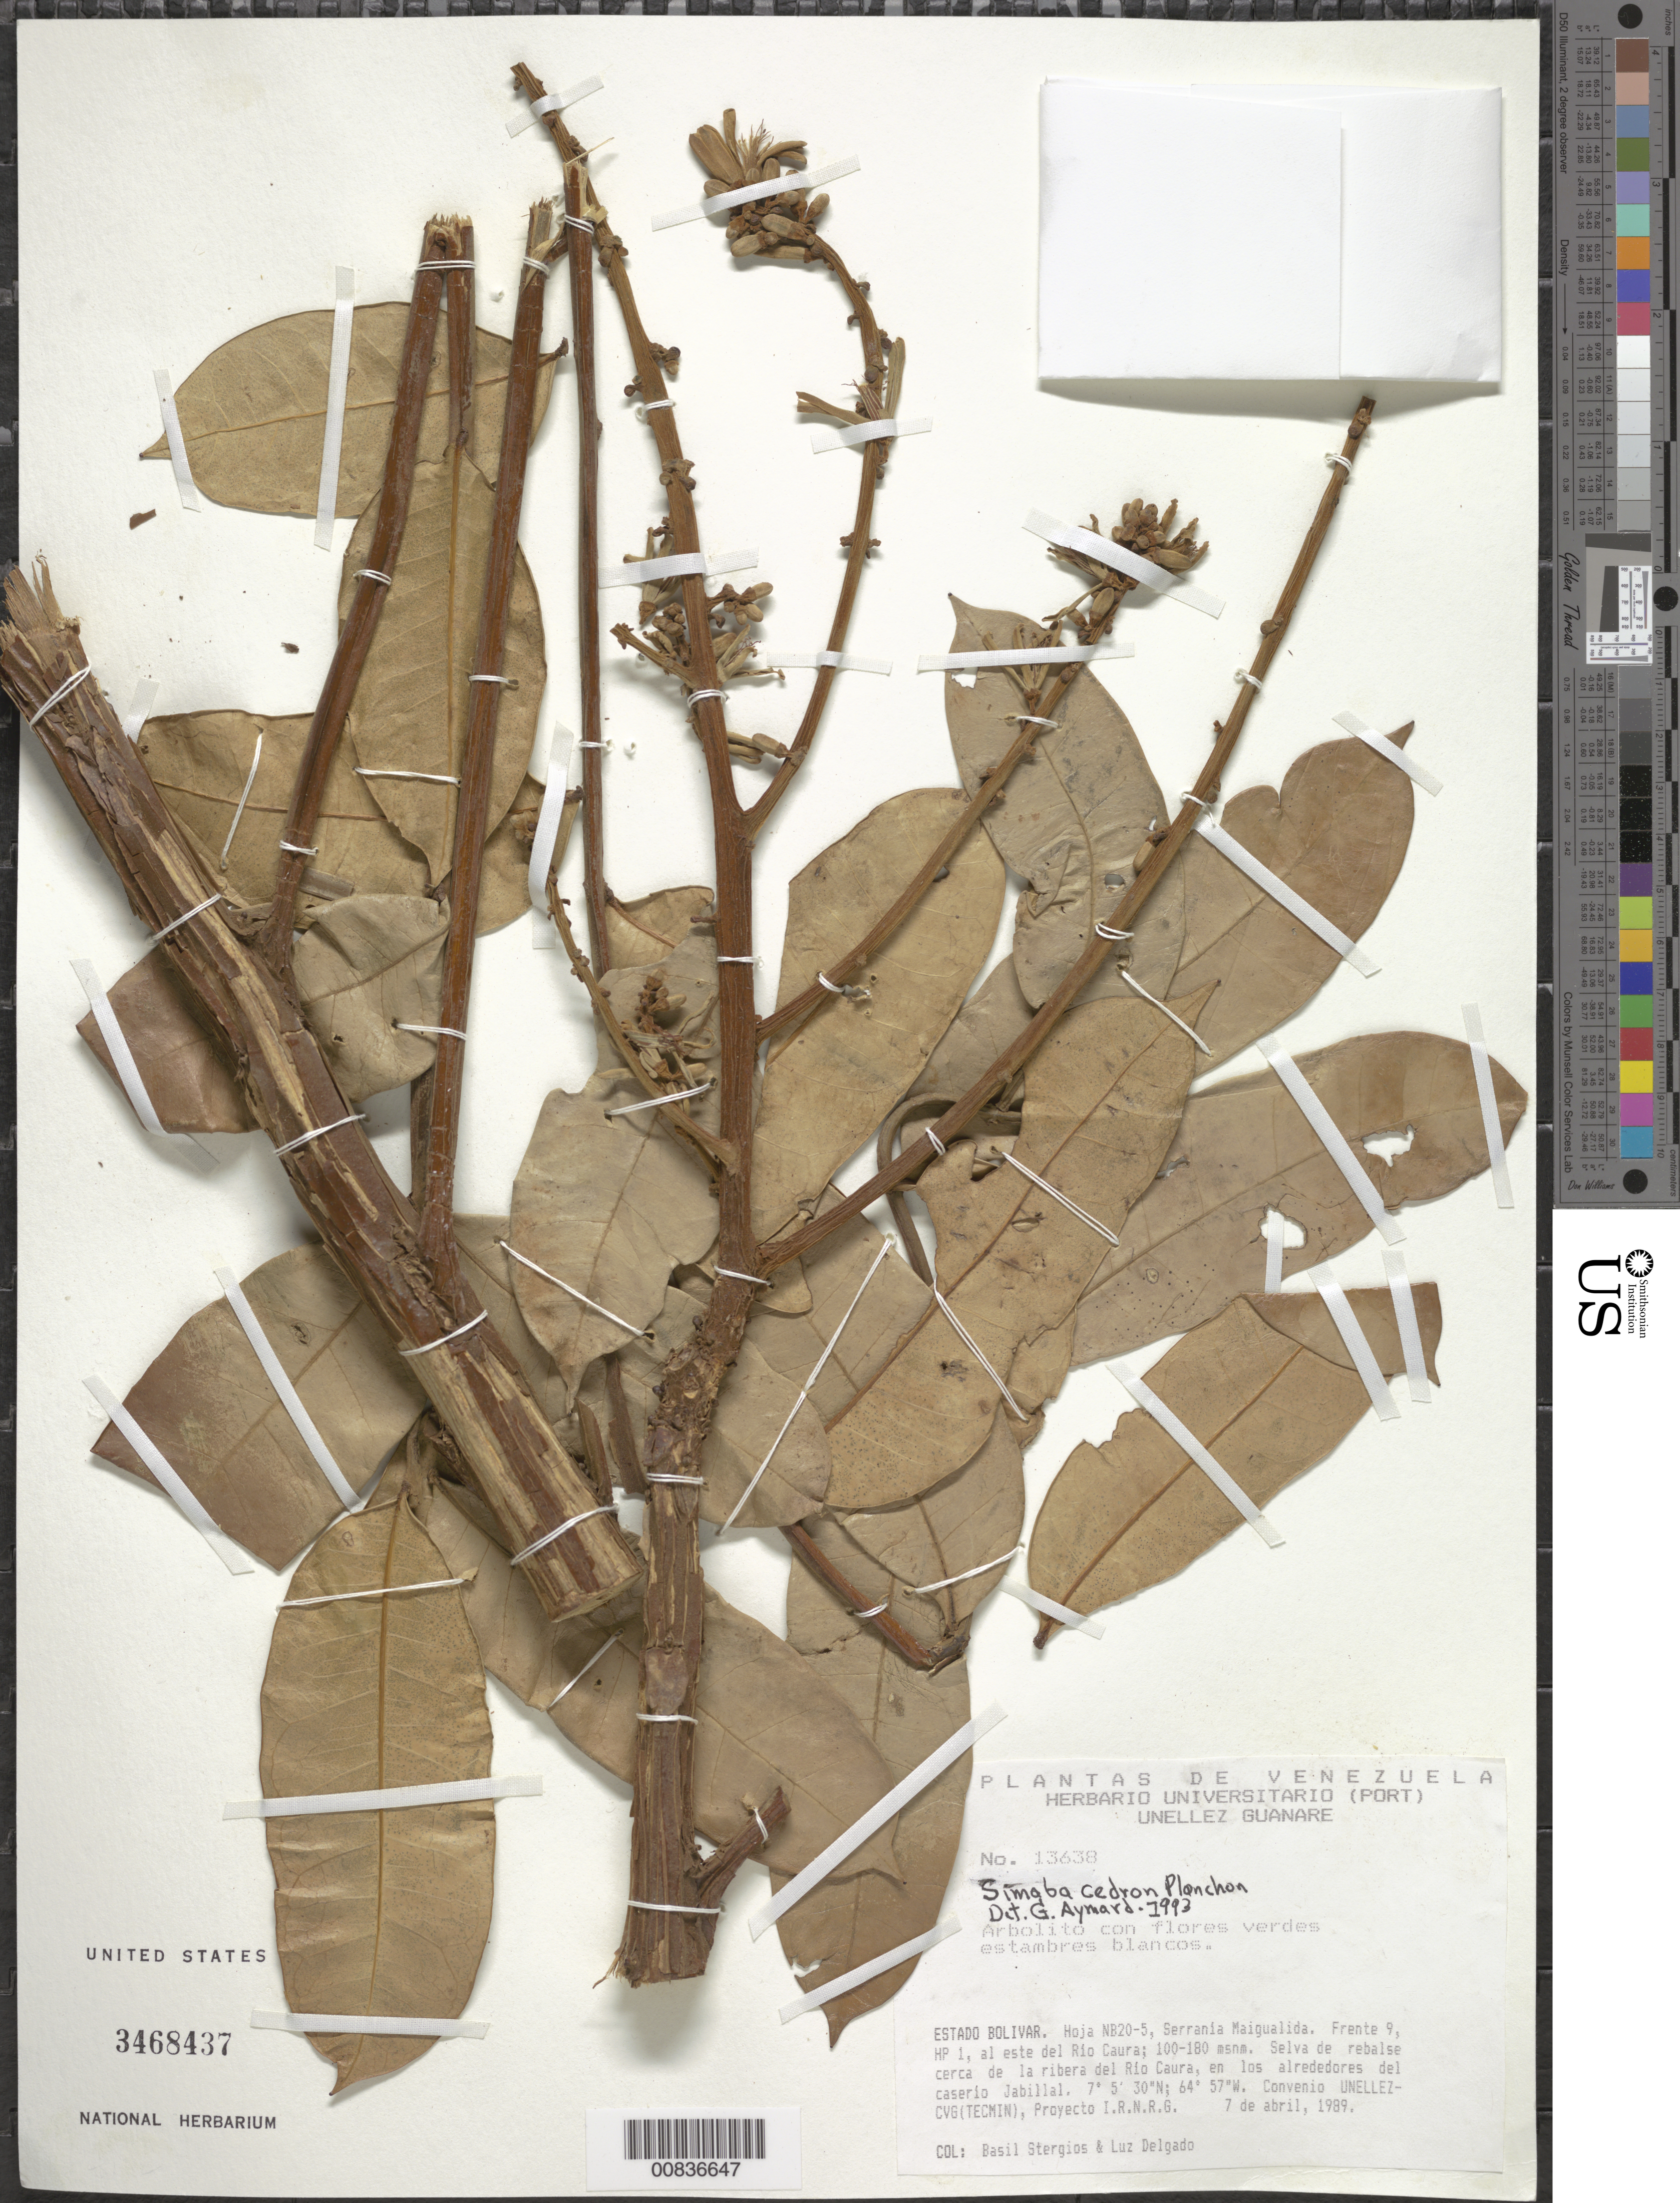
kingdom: Plantae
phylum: Tracheophyta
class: Magnoliopsida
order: Sapindales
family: Simaroubaceae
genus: Homalolepis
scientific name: Homalolepis cedron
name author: (Planch.) Devecchi & Pirani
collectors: B. G. Stergios & L. Delgado V.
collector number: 13638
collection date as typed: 7-Apr-89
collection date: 1989-04-07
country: Venezuela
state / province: Bolívar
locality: Serrania Maigualida, E del río Caura, alrededores de Jabillal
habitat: Selva de rebalse cerca de la ribera del río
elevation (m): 100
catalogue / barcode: US 3468437